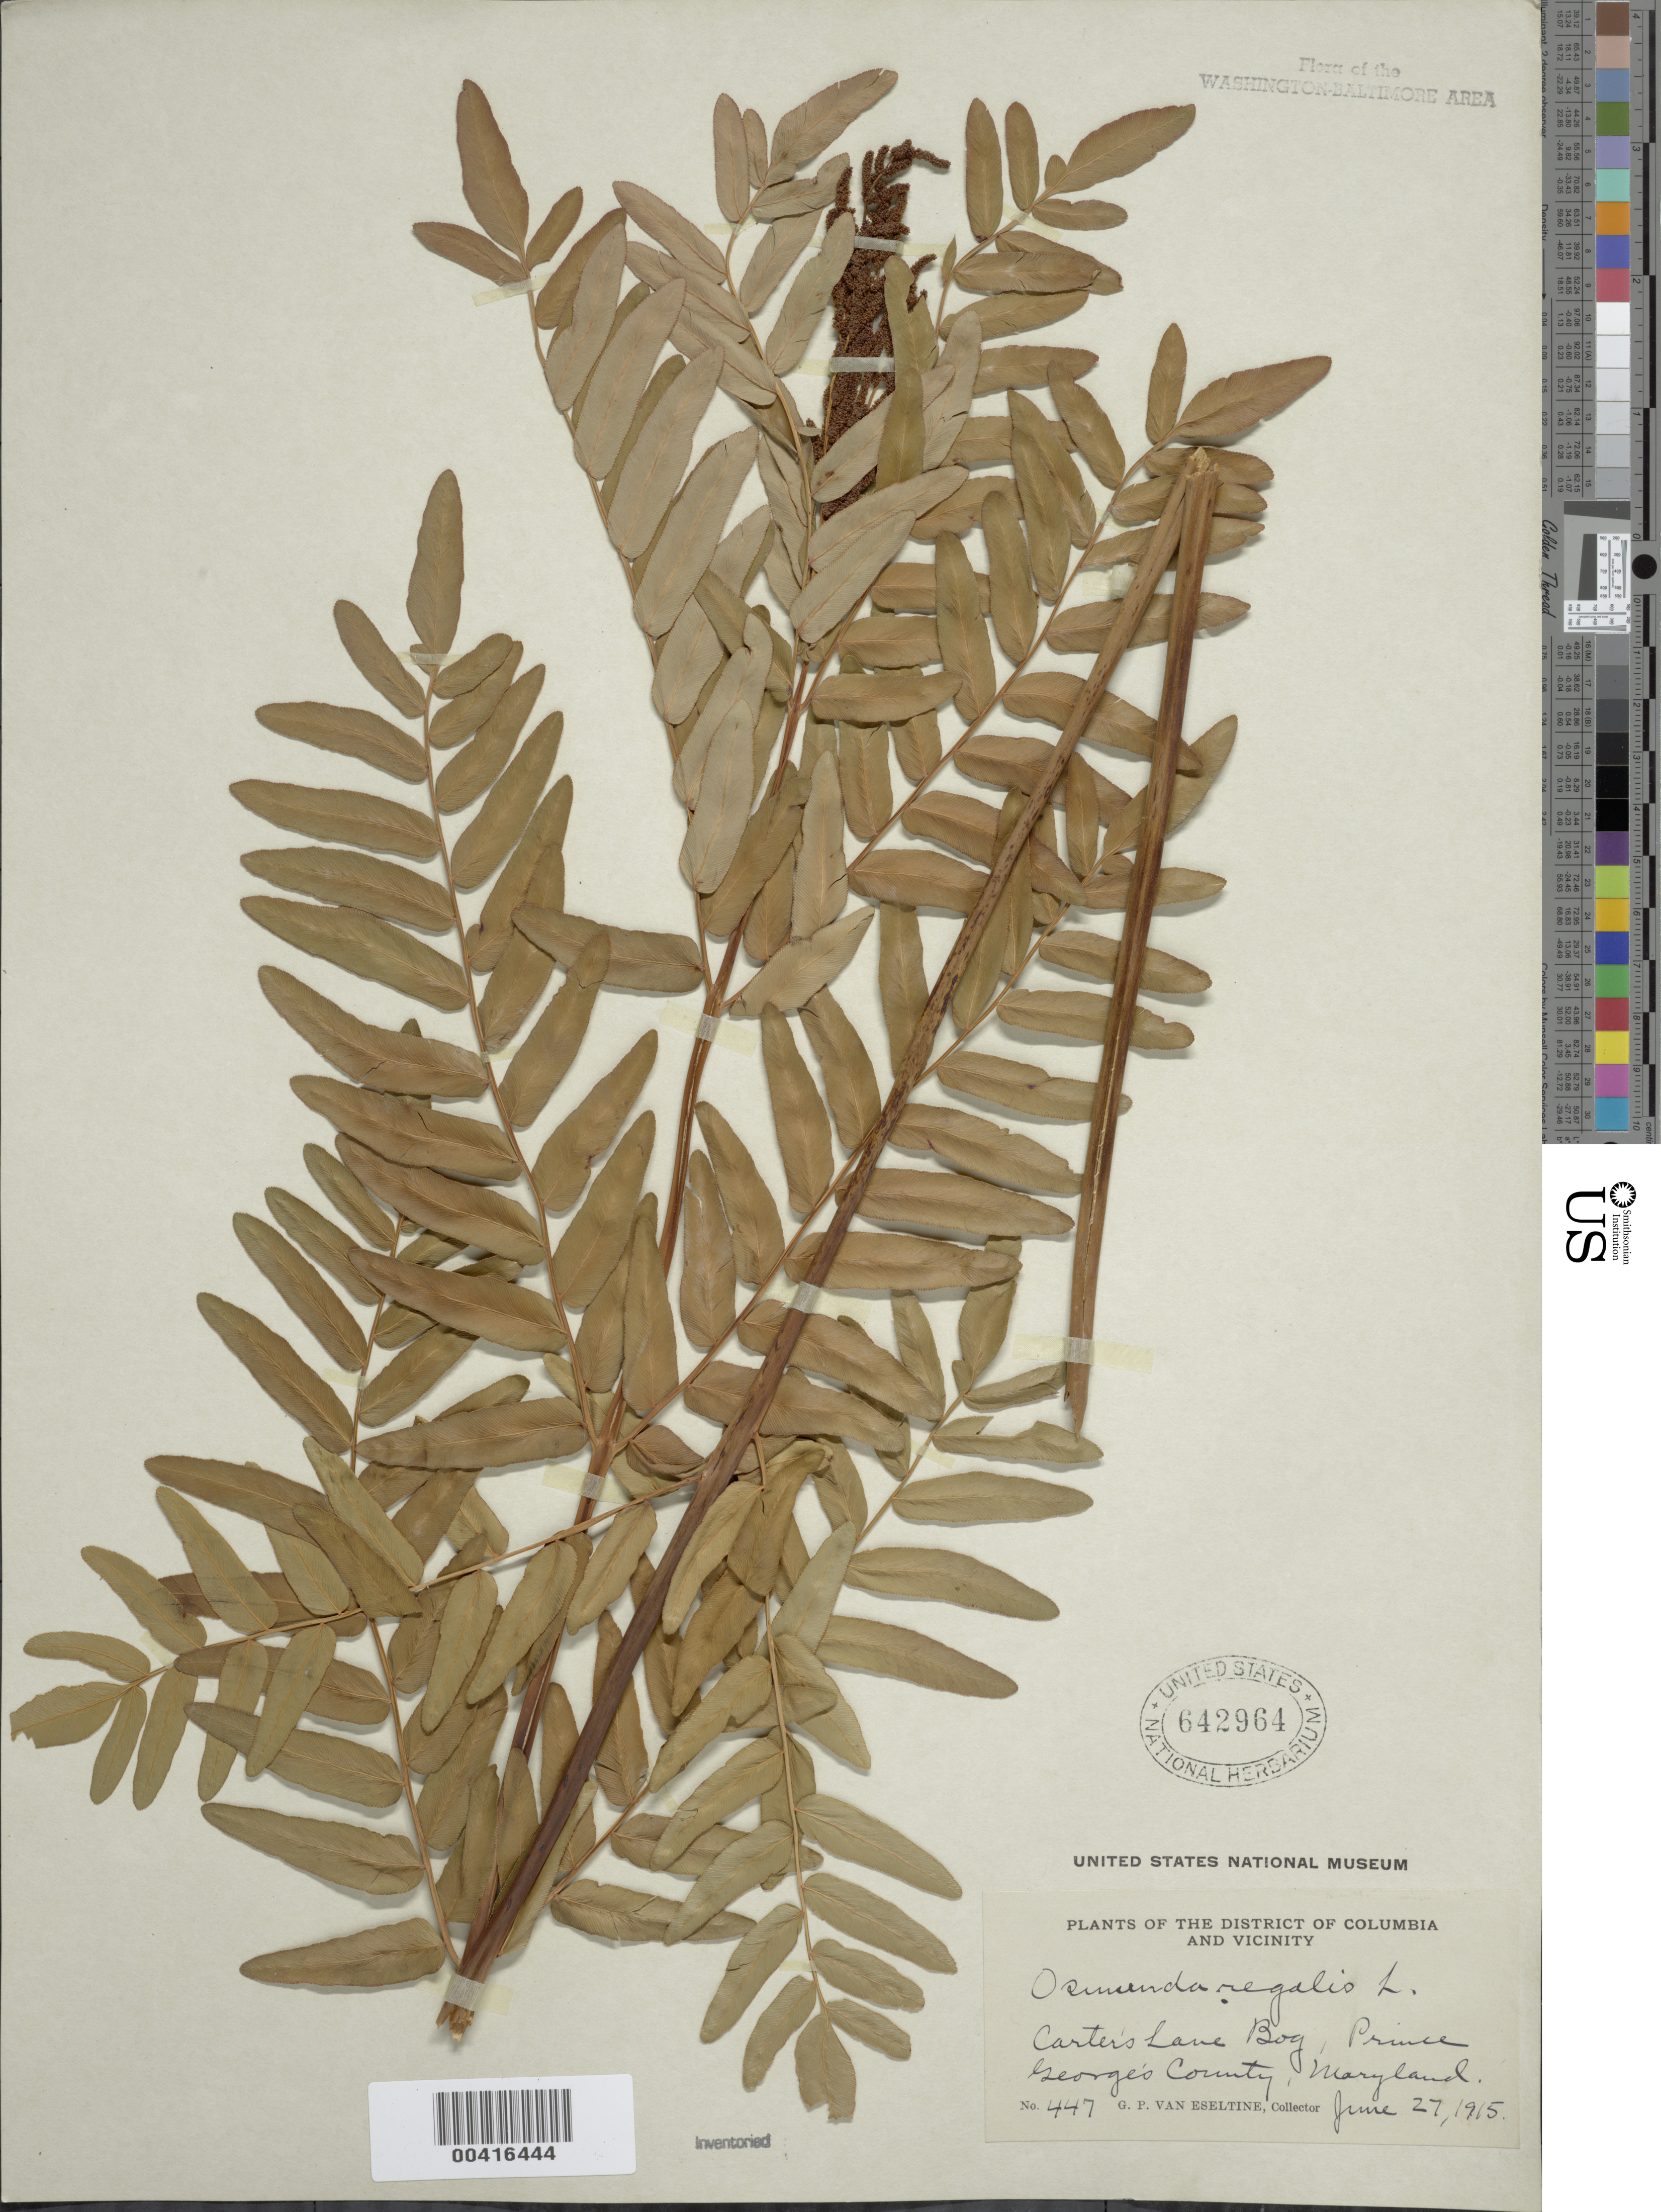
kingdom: Plantae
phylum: Tracheophyta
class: Polypodiopsida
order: Osmundales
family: Osmundaceae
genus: Osmunda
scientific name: Osmunda regalis var. spectabilis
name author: (Willd.) A. Gray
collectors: G. P. Van Eseltine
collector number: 447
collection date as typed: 27 Jun 1915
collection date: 1915-06-27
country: United States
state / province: Maryland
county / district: Prince George's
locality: Carters Lane Bog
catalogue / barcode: US 642964